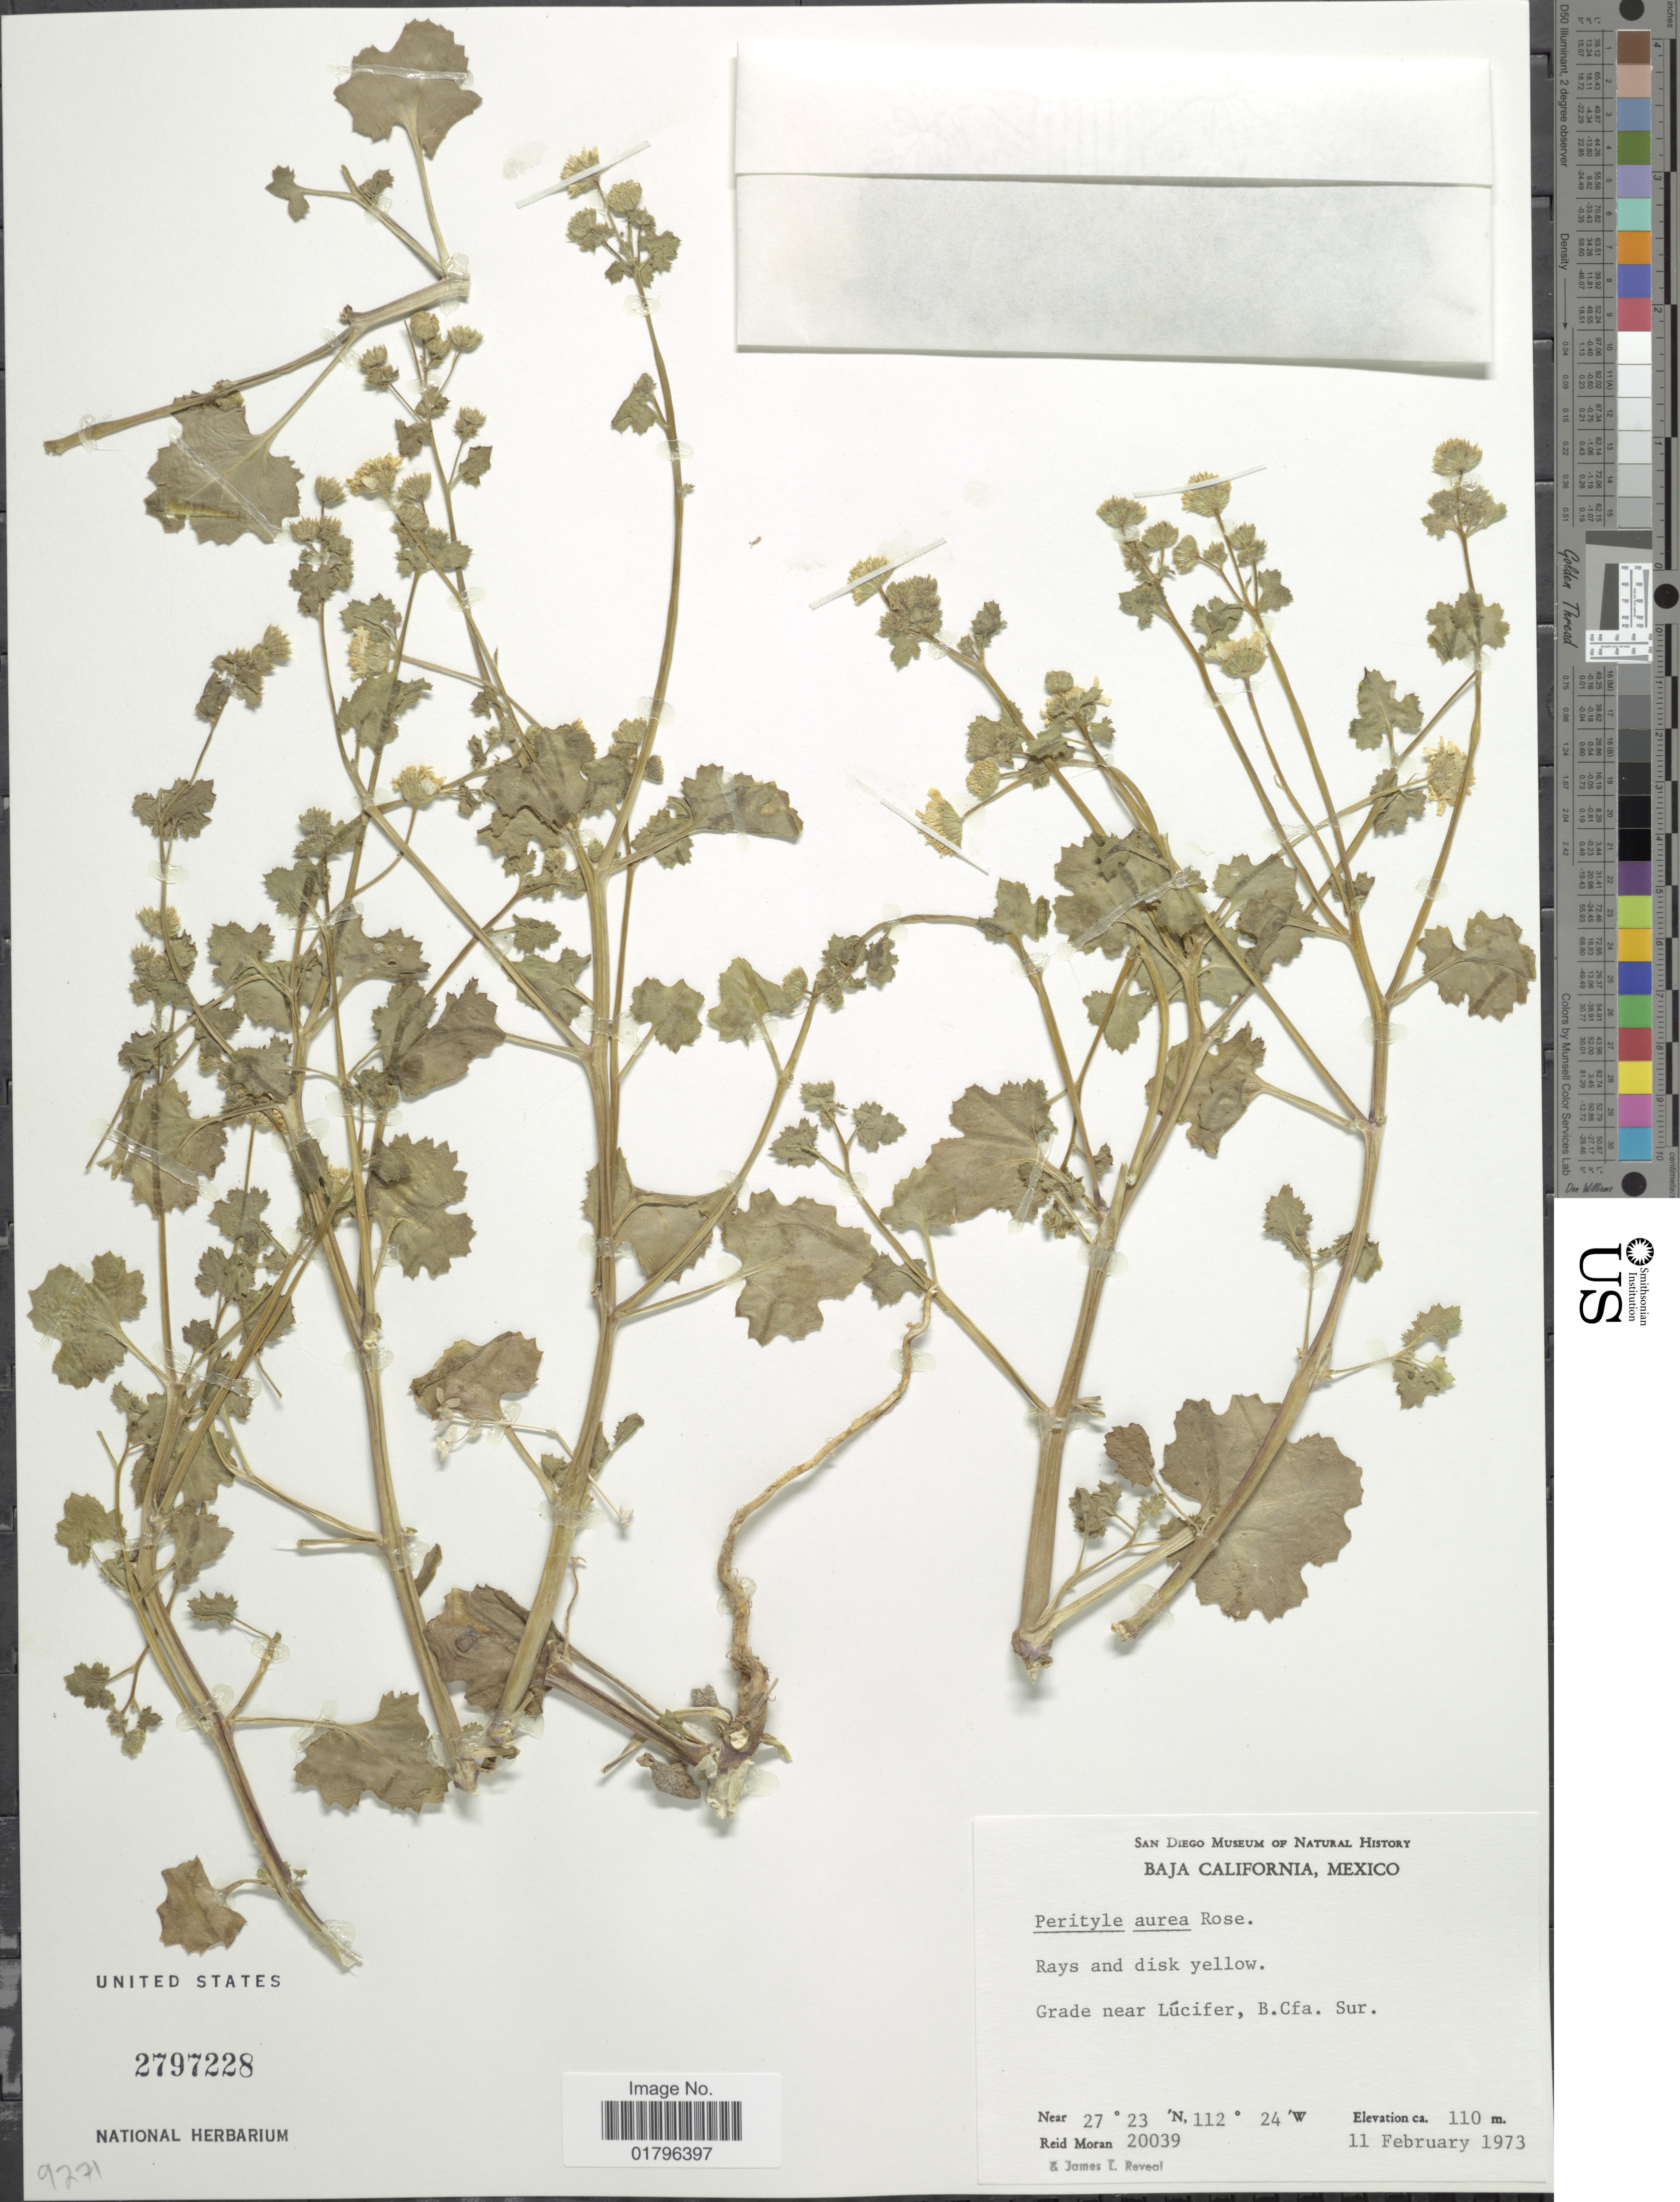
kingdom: Plantae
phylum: Tracheophyta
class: Magnoliopsida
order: Asterales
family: Asteraceae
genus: Perityle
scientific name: Perityle aurea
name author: Rose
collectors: R. V. Moran & J. L. Reveal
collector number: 20039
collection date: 1973-02-11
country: Mexico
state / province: Baja California Sur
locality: Grade near Lucifer, B. Cfa. Sur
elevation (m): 110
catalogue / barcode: US 2797228